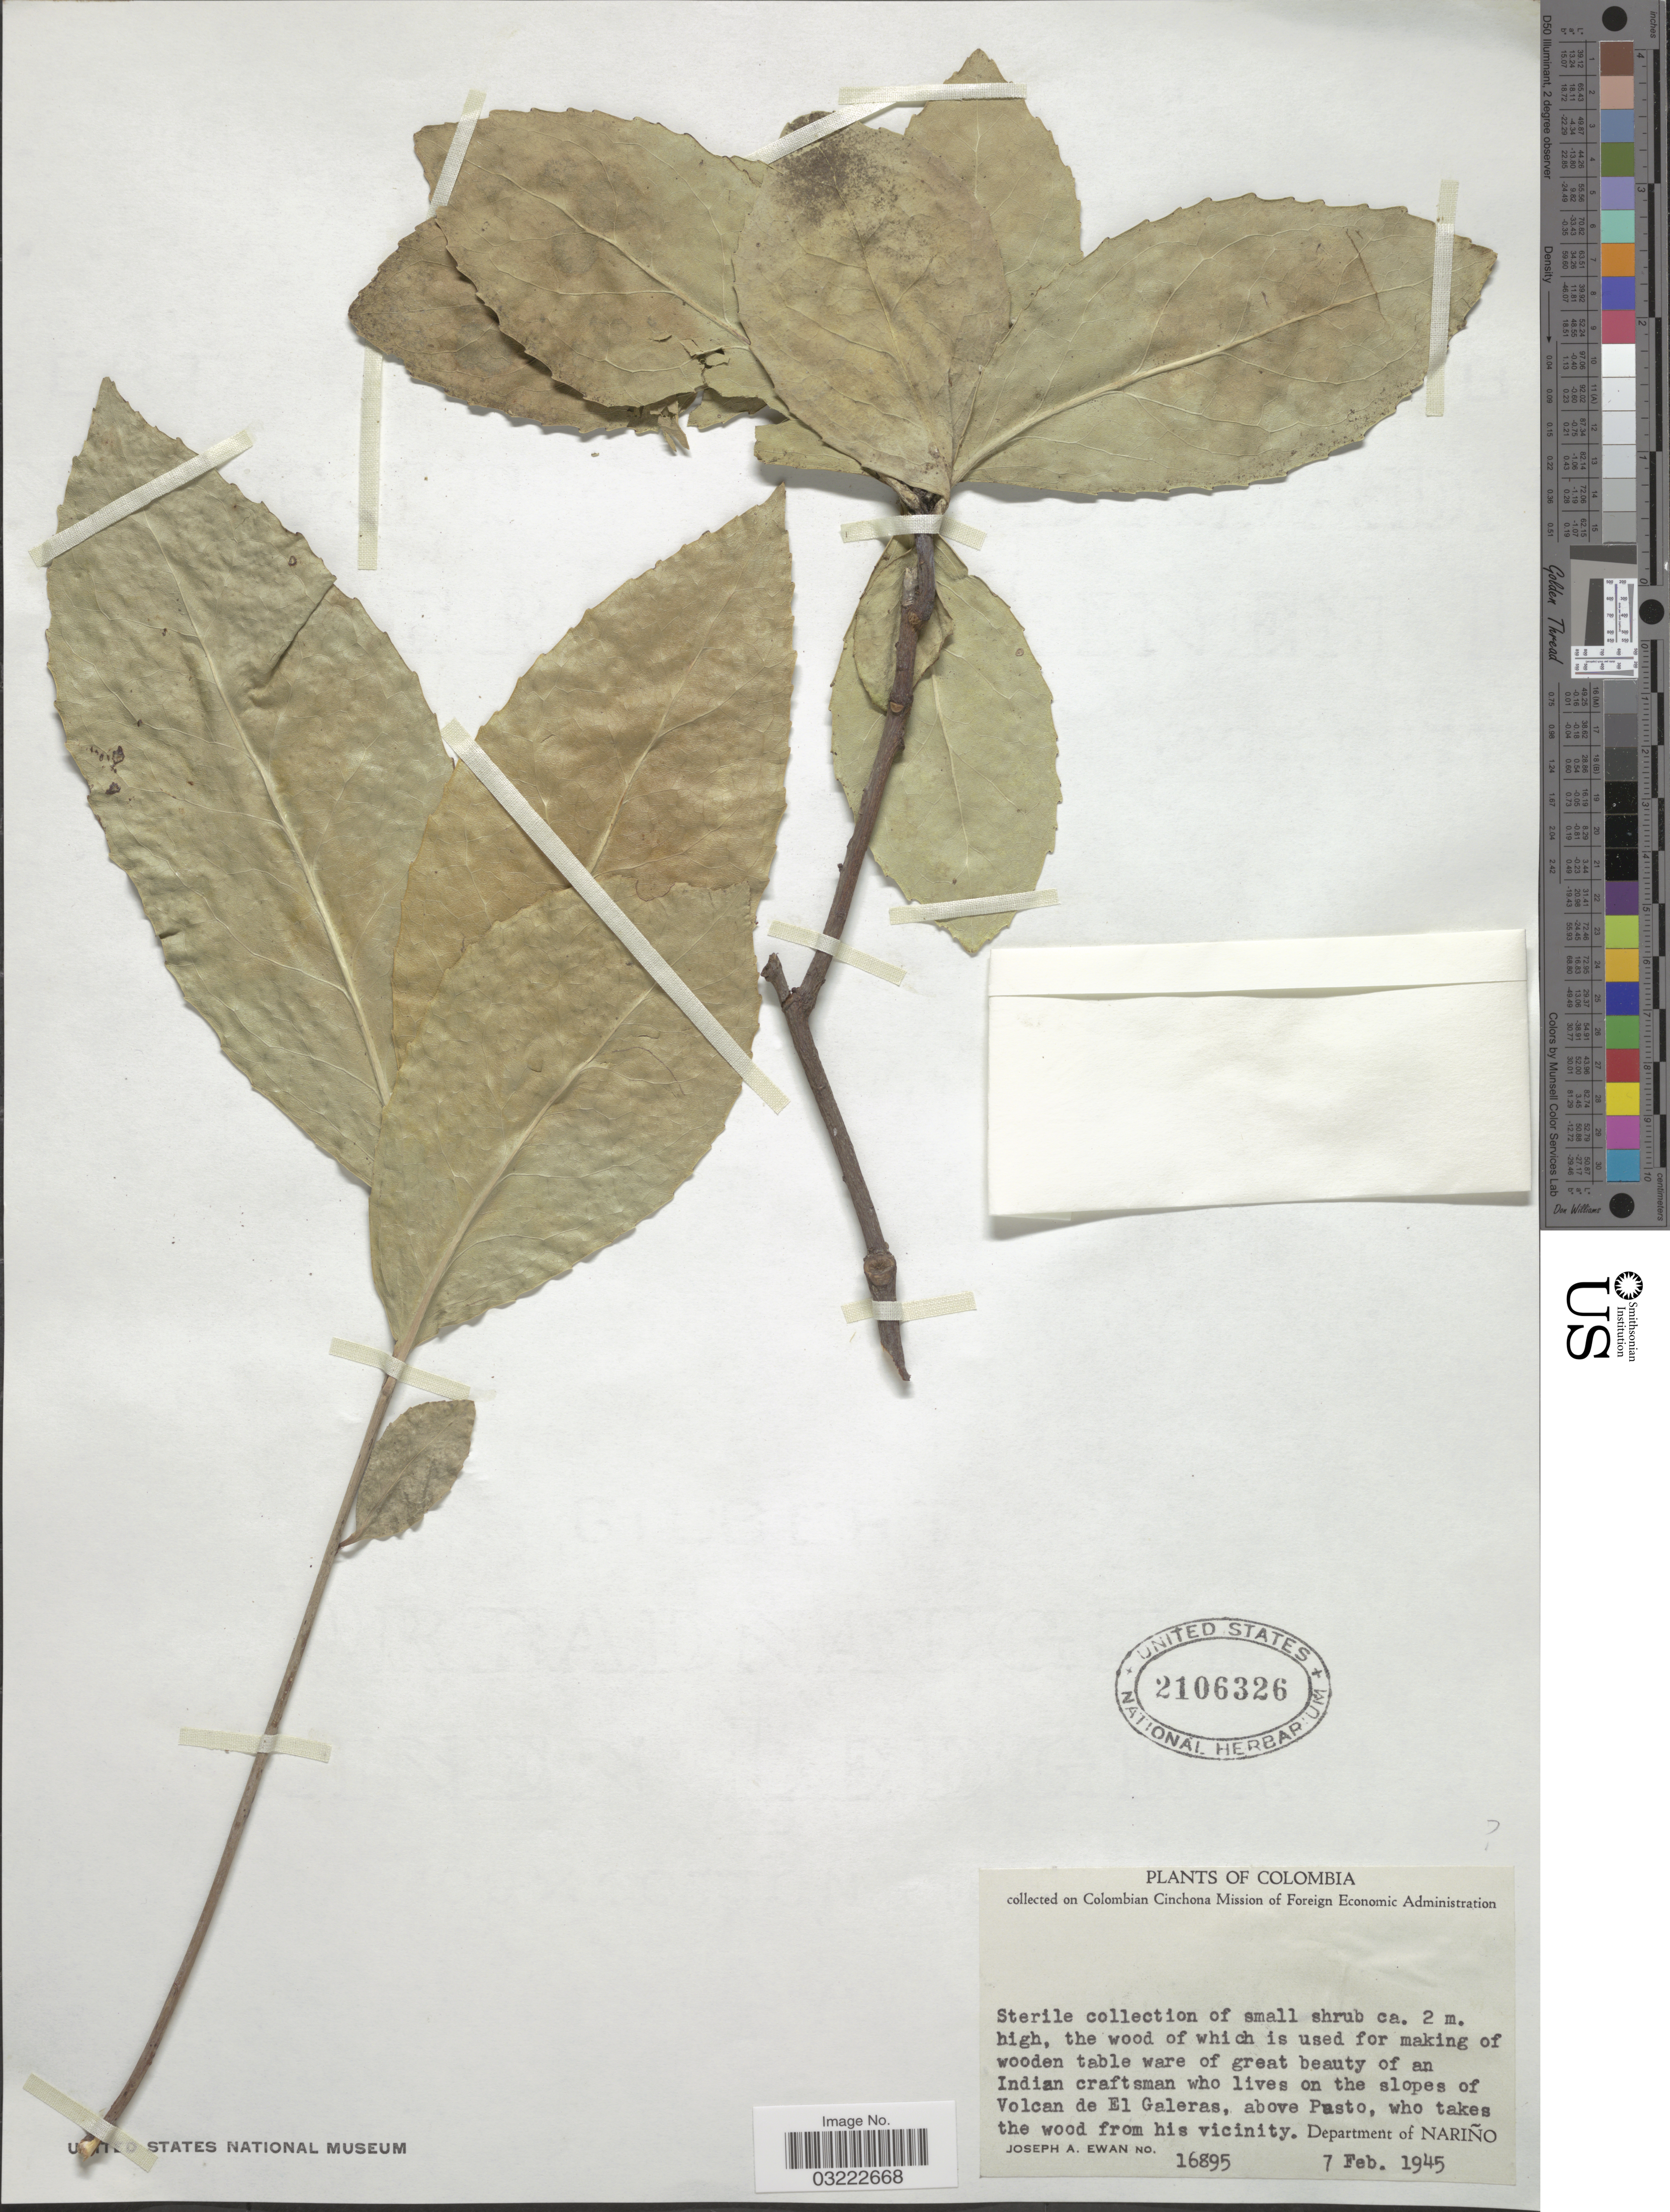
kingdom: Plantae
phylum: Tracheophyta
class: Magnoliopsida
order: Ericales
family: Actinidiaceae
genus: Saurauia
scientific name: Saurauia sp.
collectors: J. A. Ewan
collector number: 16895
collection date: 1945-02-07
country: Colombia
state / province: Nariño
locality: On the slopes of Volcan de El Galeras, above Pasto, who takes the wood from his vicinity. Department of Nariño.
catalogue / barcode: US 2106326